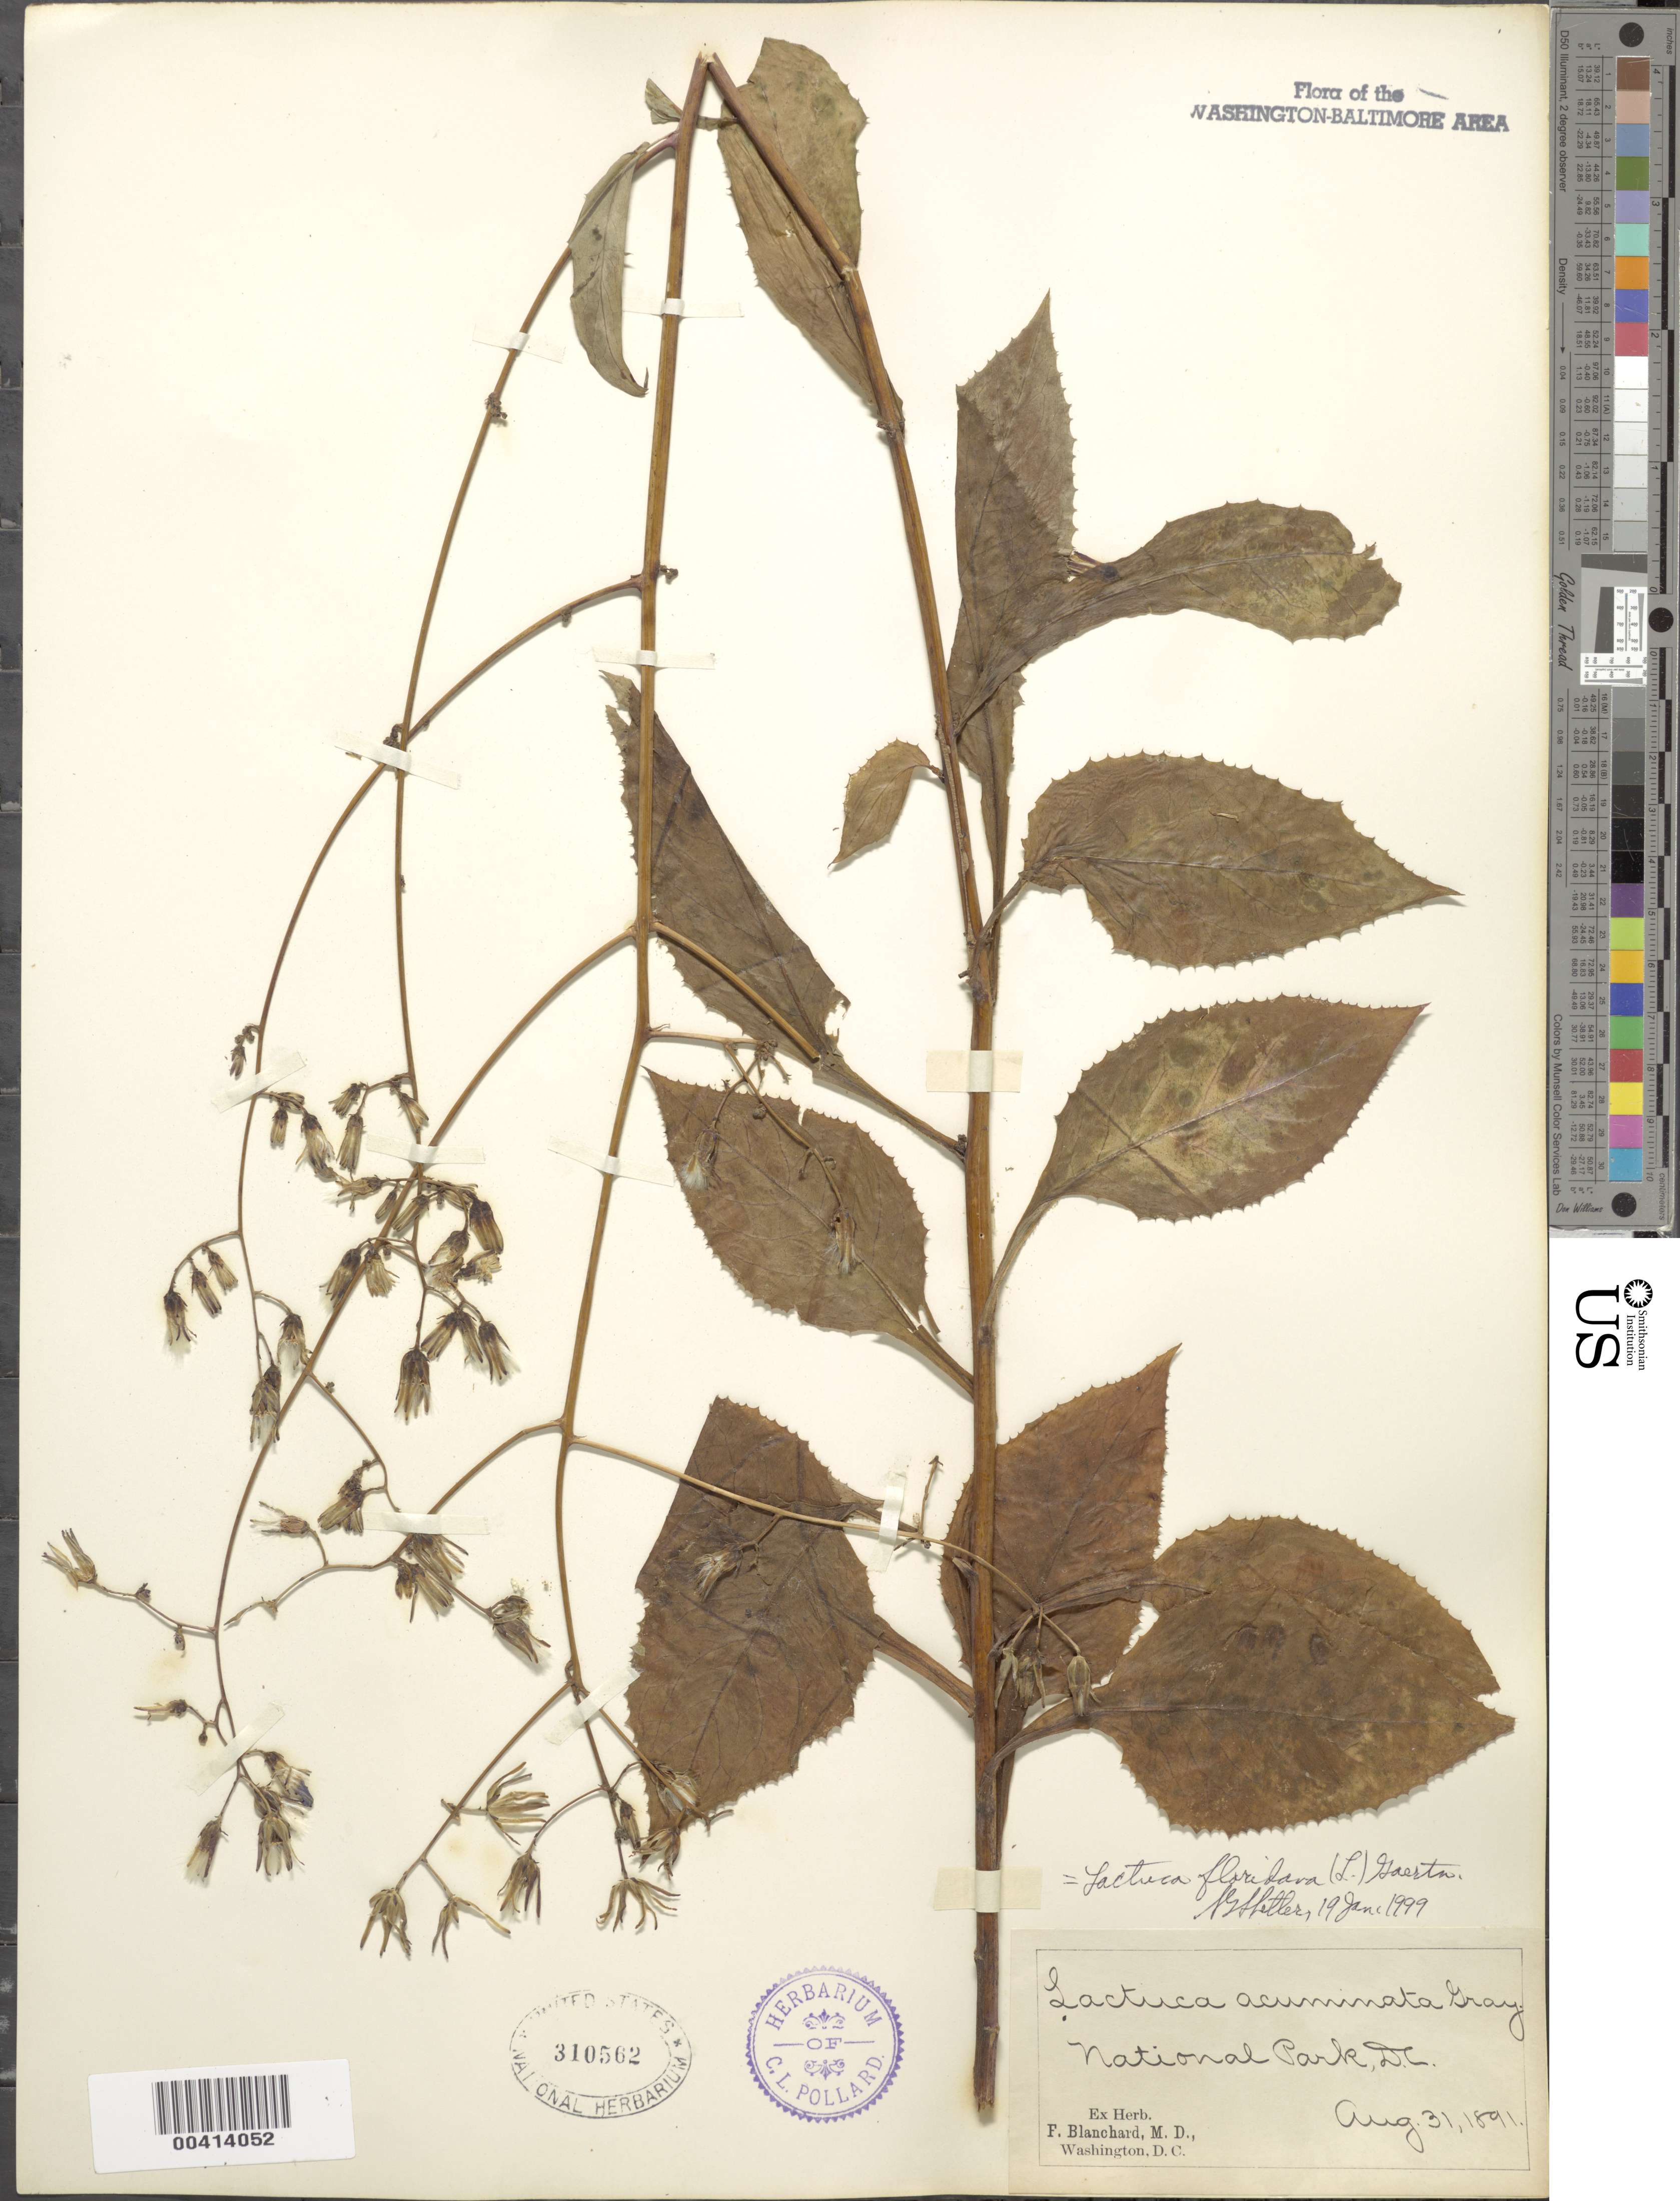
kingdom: Plantae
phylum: Tracheophyta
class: Magnoliopsida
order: Asterales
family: Asteraceae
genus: Lactuca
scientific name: Lactuca floridana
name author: (L.) Gaertn.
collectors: F. Blanchard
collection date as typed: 31 Aug 1891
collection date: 1891-08-31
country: United States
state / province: District of Columbia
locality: National Park Rock Creek Park & vicinity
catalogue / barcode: US 310562